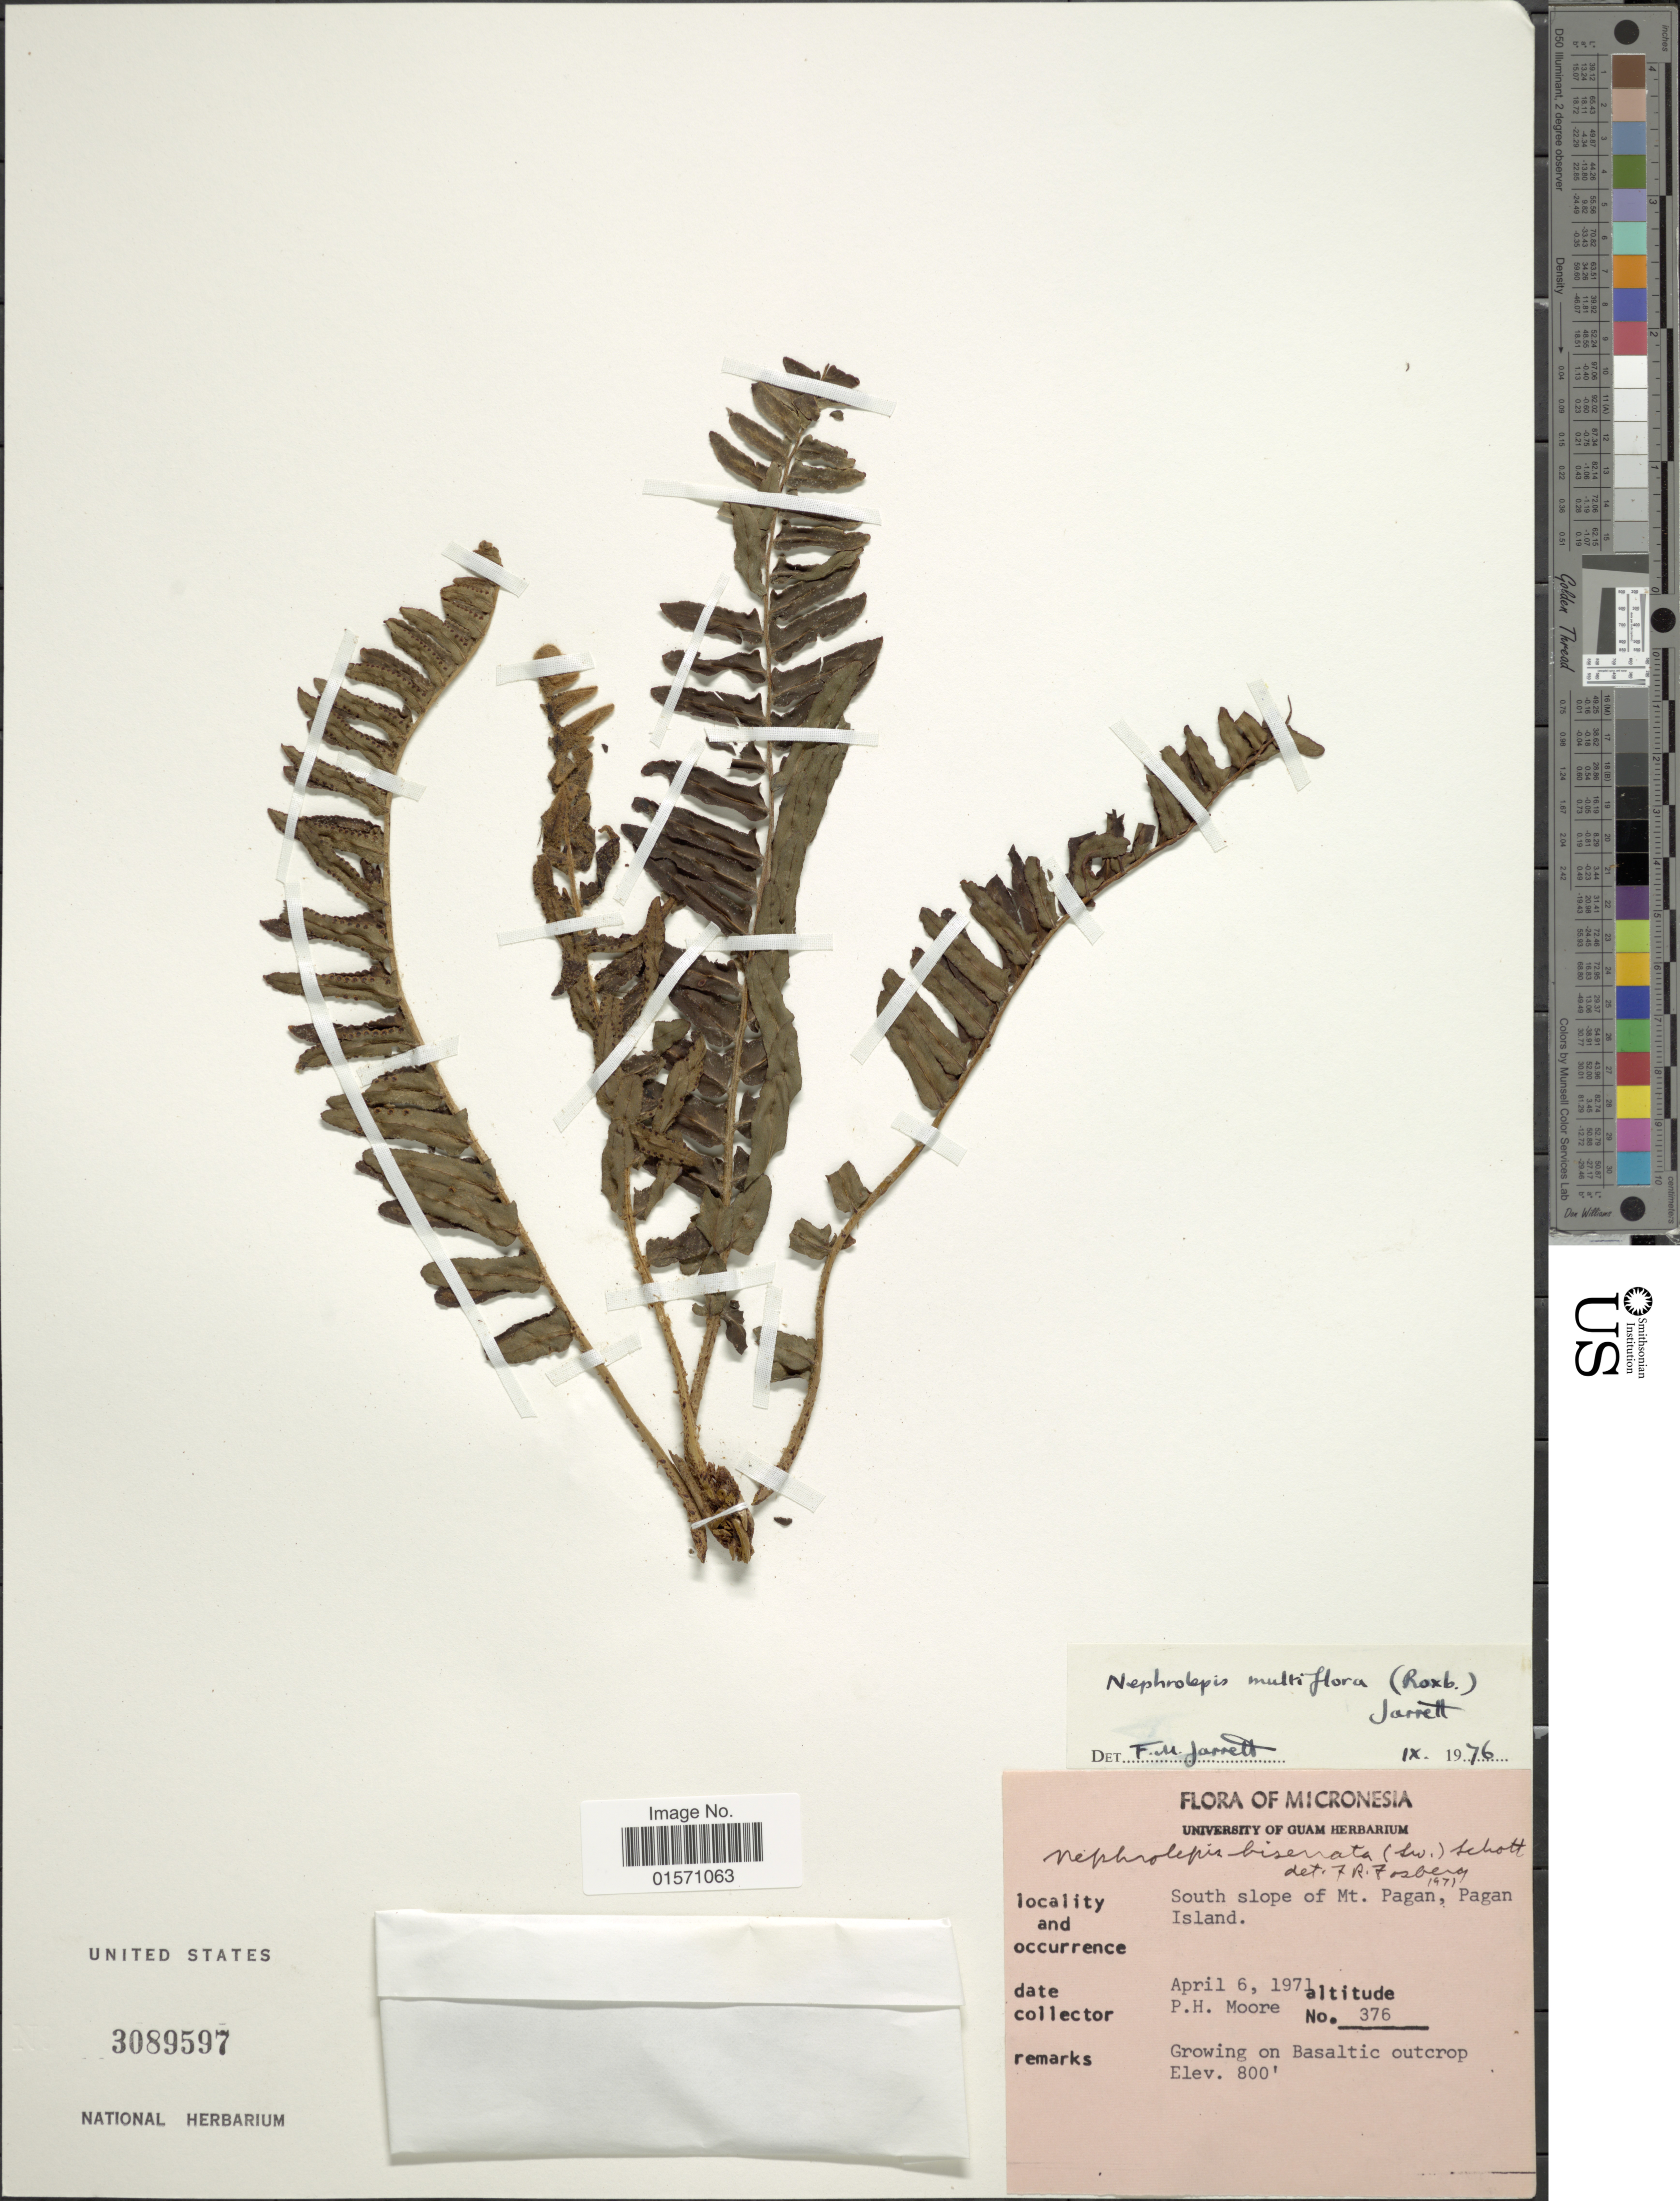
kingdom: Plantae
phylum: Tracheophyta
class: Polypodiopsida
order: Polypodiales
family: Nephrolepidaceae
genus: Nephrolepis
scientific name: Nephrolepis multiflora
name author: (Roxb.) F.M. Jarrett ex C.V. Morton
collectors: P. H. Moore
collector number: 376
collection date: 1971-04-06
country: Northern Mariana Islands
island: Pagan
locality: South slope of Mt. Pagan, Pagan Island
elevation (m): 244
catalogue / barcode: US 3089597